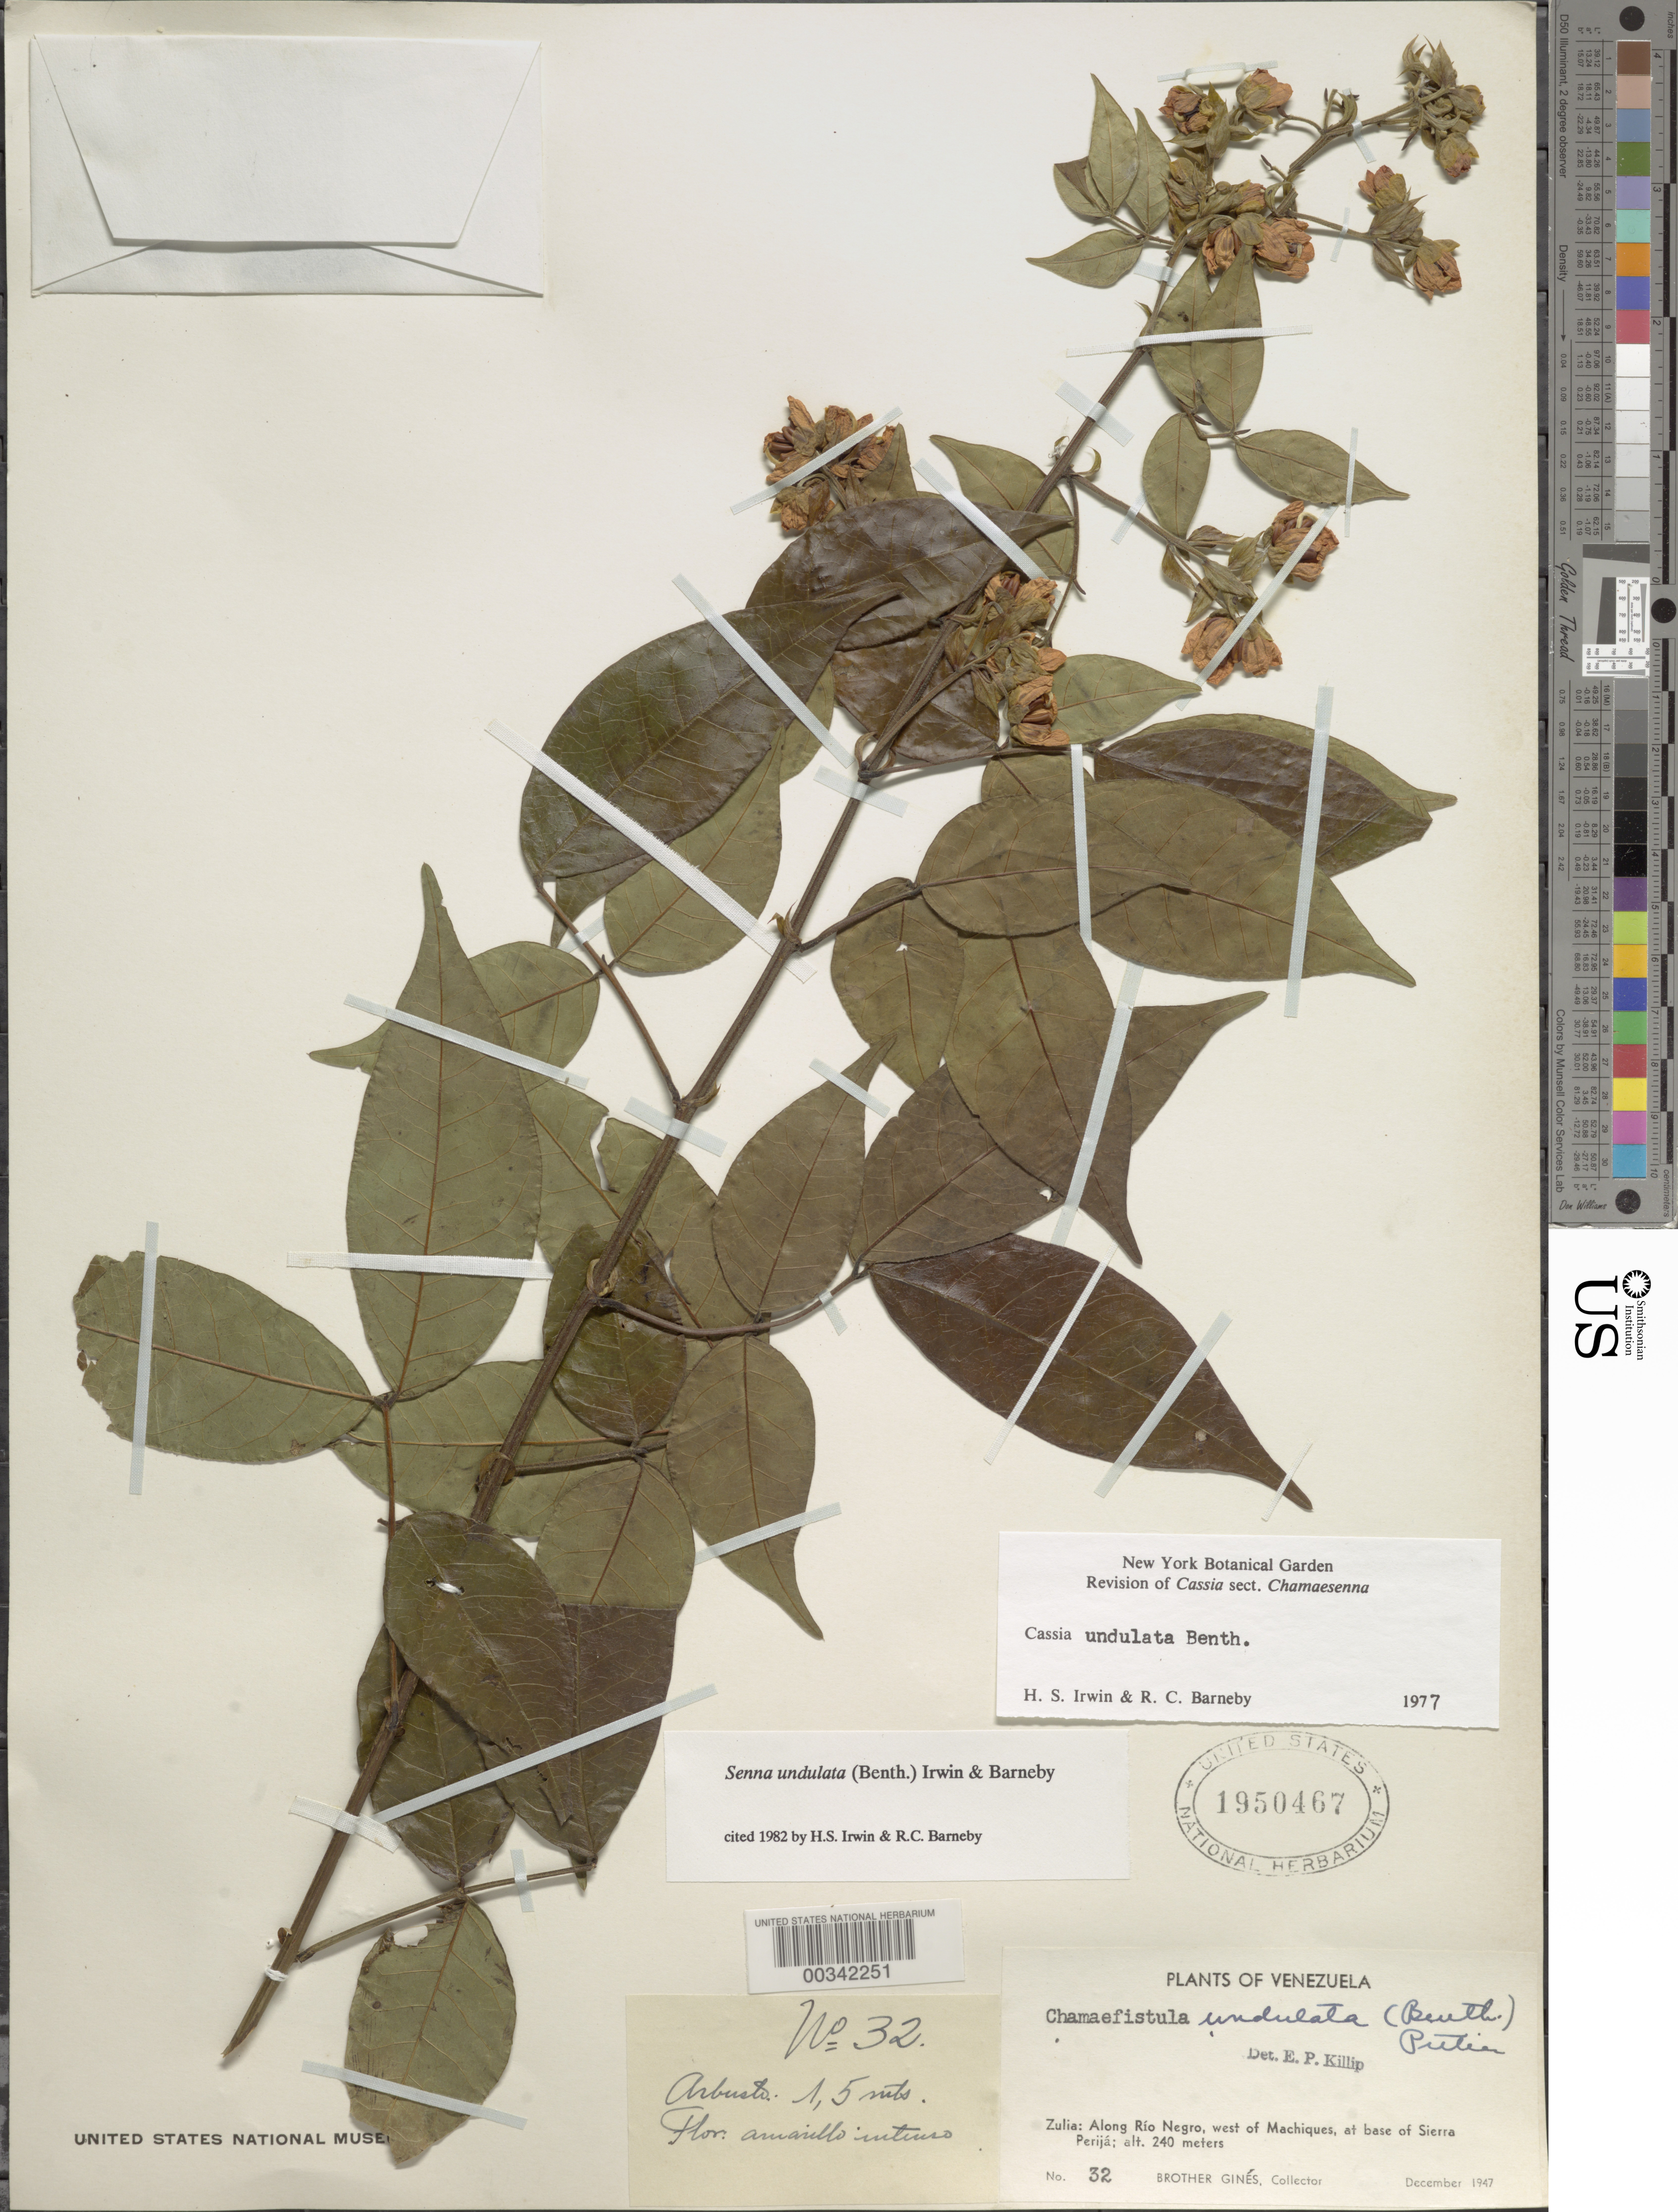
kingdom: Plantae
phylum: Tracheophyta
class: Magnoliopsida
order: Fabales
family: Fabaceae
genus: Senna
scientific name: Senna undulata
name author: (Benth.) H.S. Irwin & Barneby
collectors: Bro. Gines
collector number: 32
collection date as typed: Dec 1947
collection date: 1947-12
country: Venezuela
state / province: Zulia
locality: Along rio negro, w of machiques, at base of sierra perija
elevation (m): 240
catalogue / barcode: US 1950467